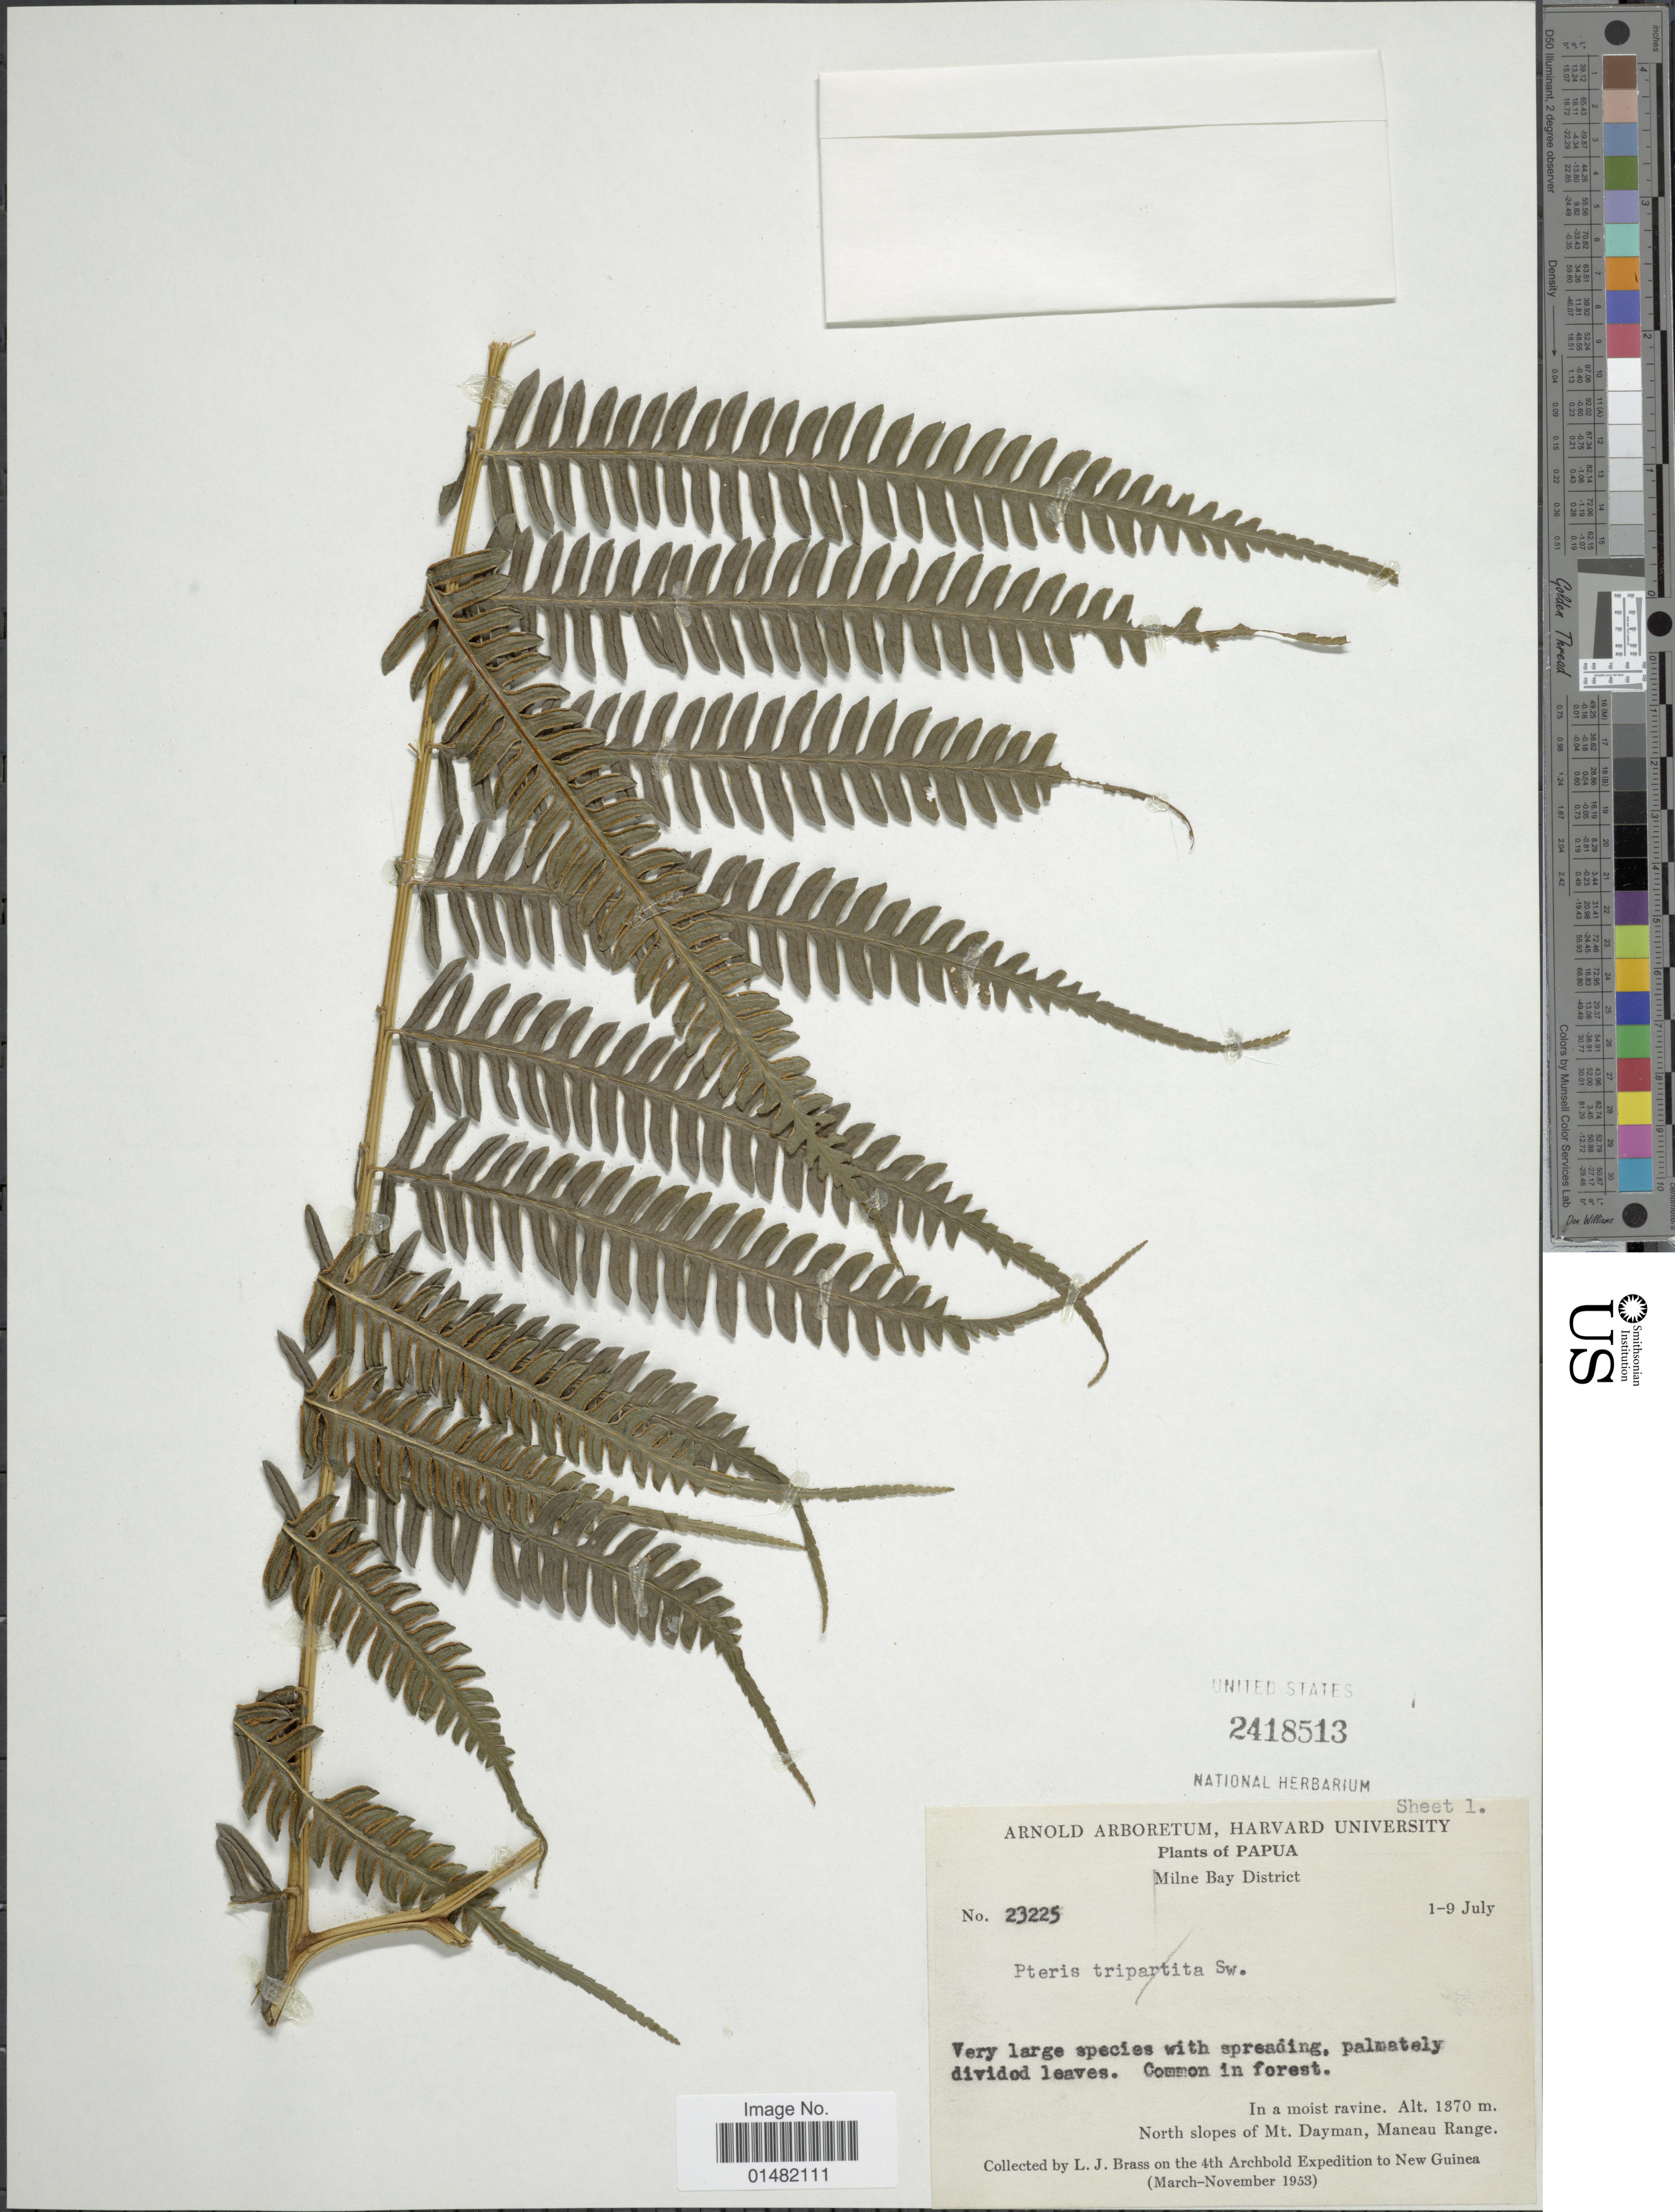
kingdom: Plantae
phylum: Tracheophyta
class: Polypodiopsida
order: Polypodiales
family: Pteridaceae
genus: Pteris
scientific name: Pteris sp.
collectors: L. J. Brass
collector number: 23225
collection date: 1953-07-01/1953-07-09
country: Papua New Guinea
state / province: Milne Bay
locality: In a moist ravine, North slopes of Mt. Dayman, Maneau Range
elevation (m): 1370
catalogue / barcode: US 2418513